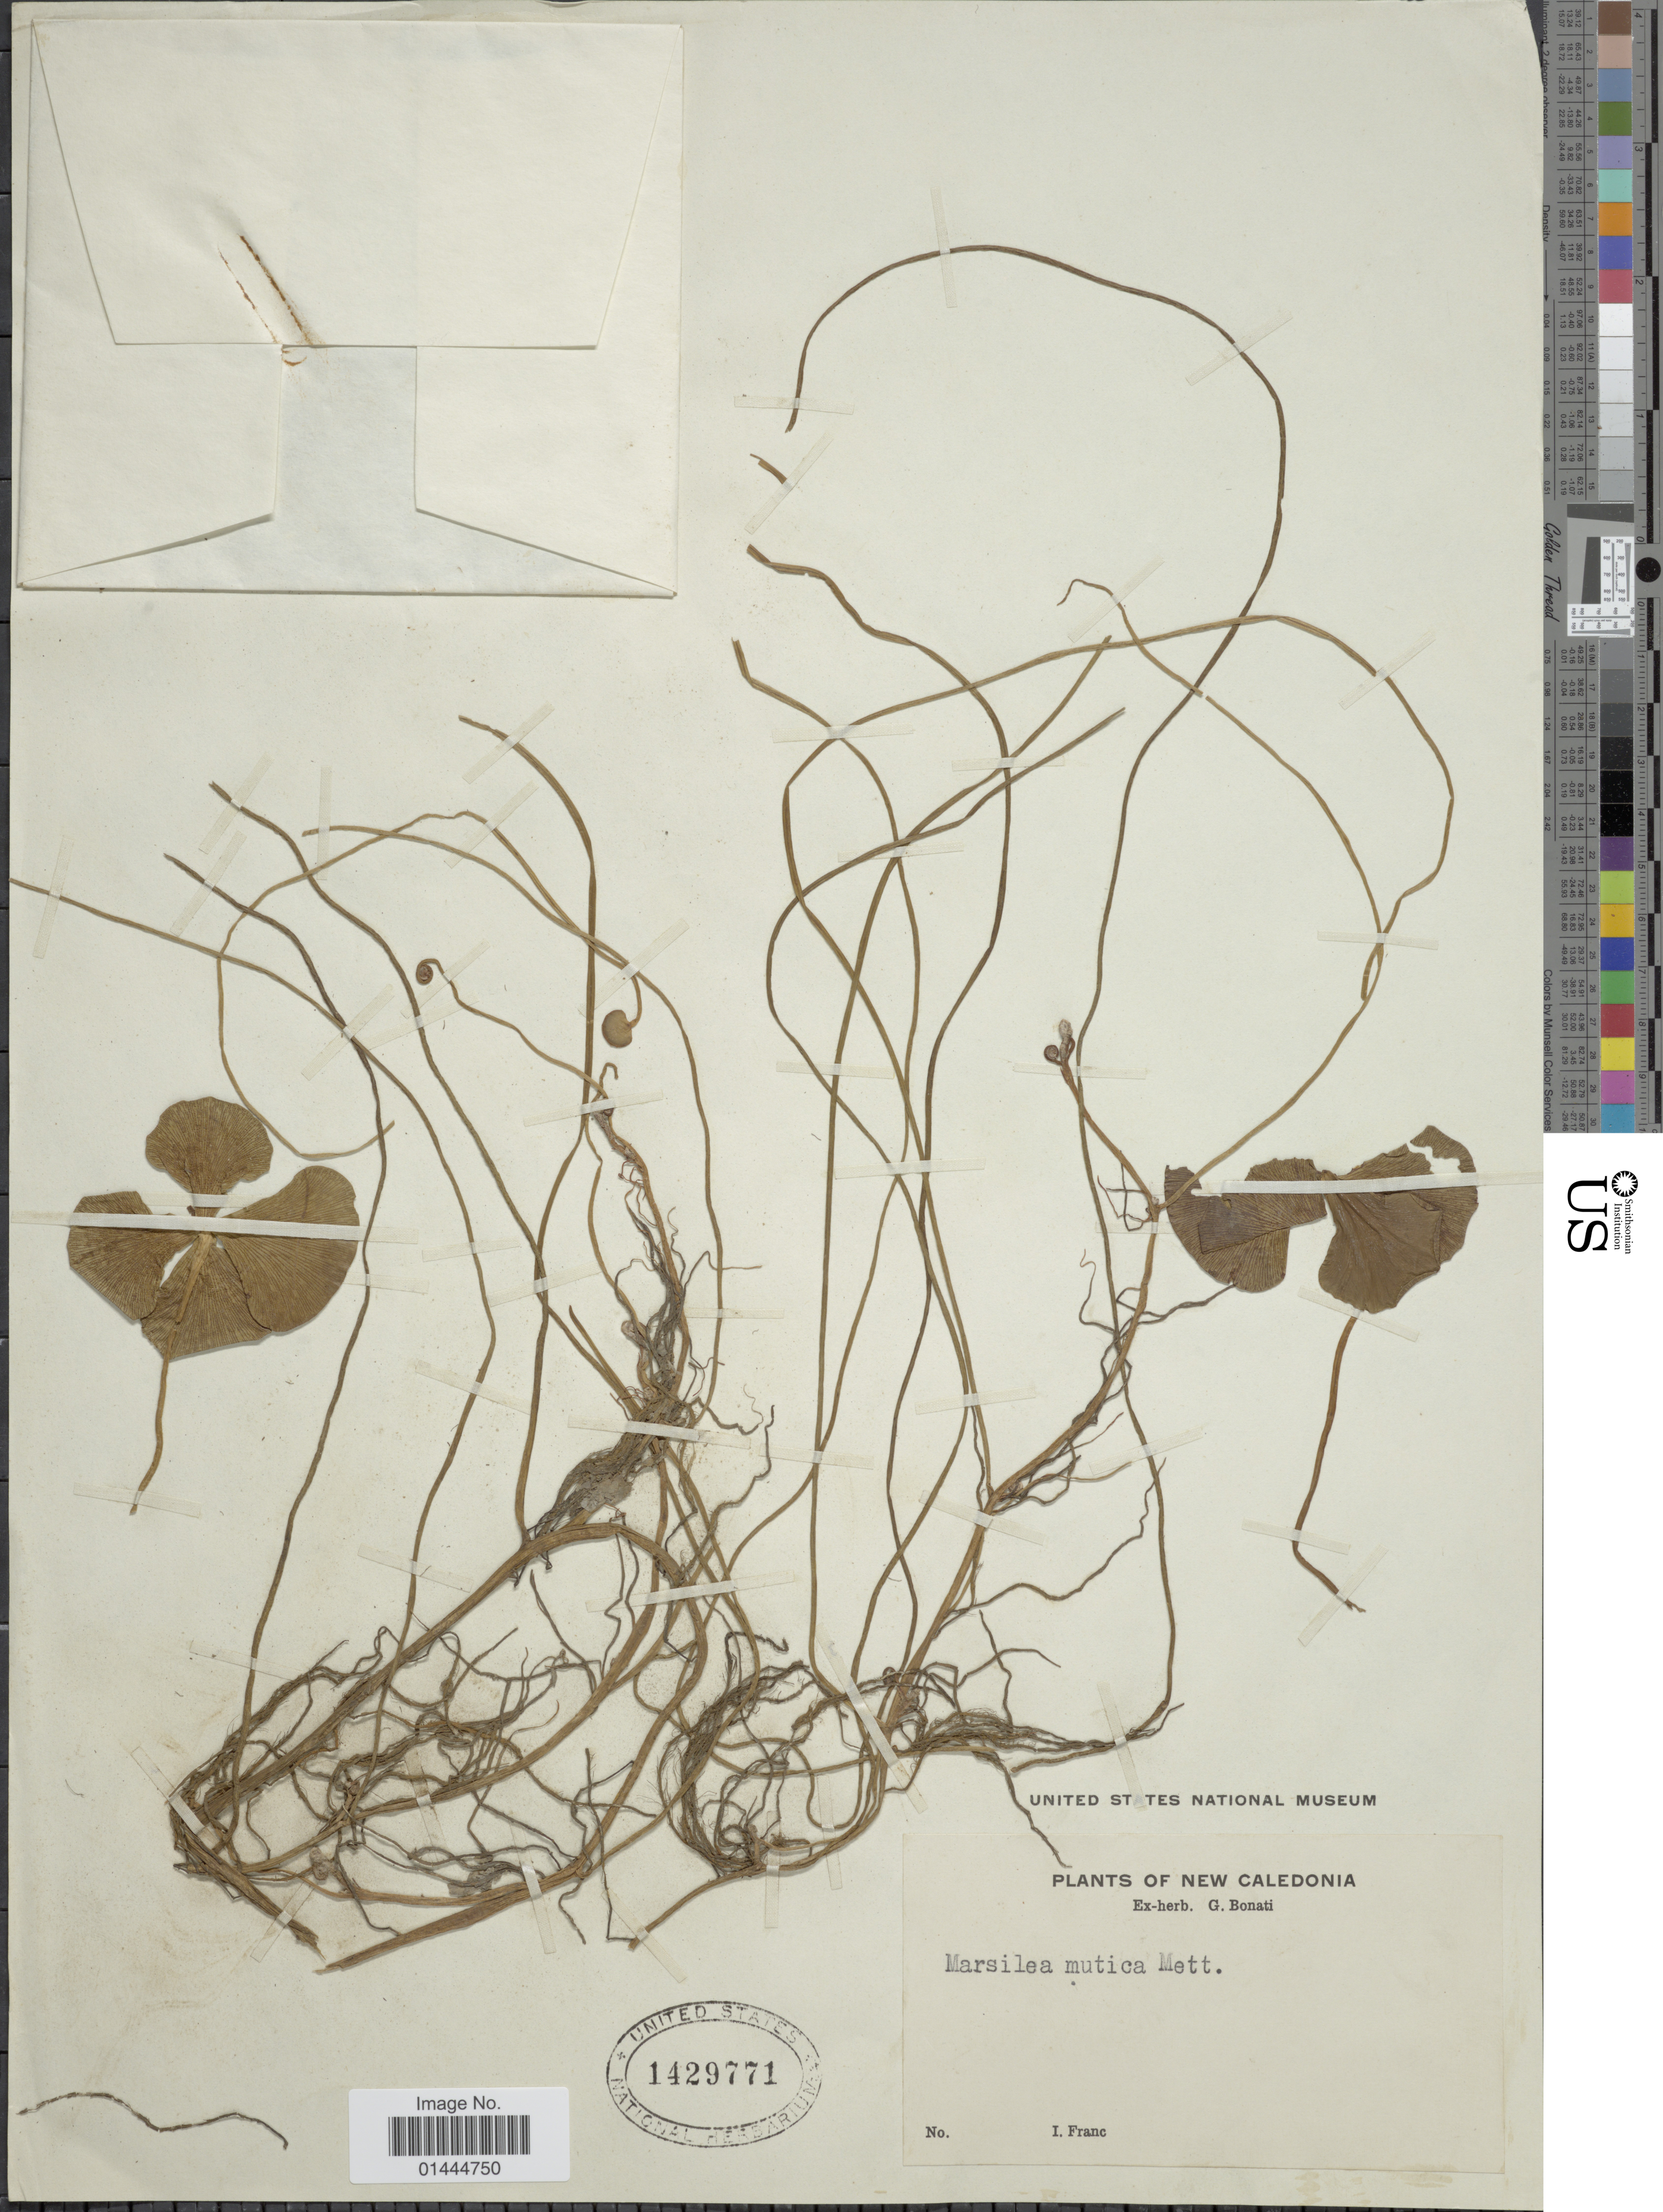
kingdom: Plantae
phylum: Tracheophyta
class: Polypodiopsida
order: Salviniales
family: Marsileaceae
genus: Marsilea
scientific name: Marsilea mutica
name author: Mett.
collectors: I. Franc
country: New Caledonia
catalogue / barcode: US 1429771